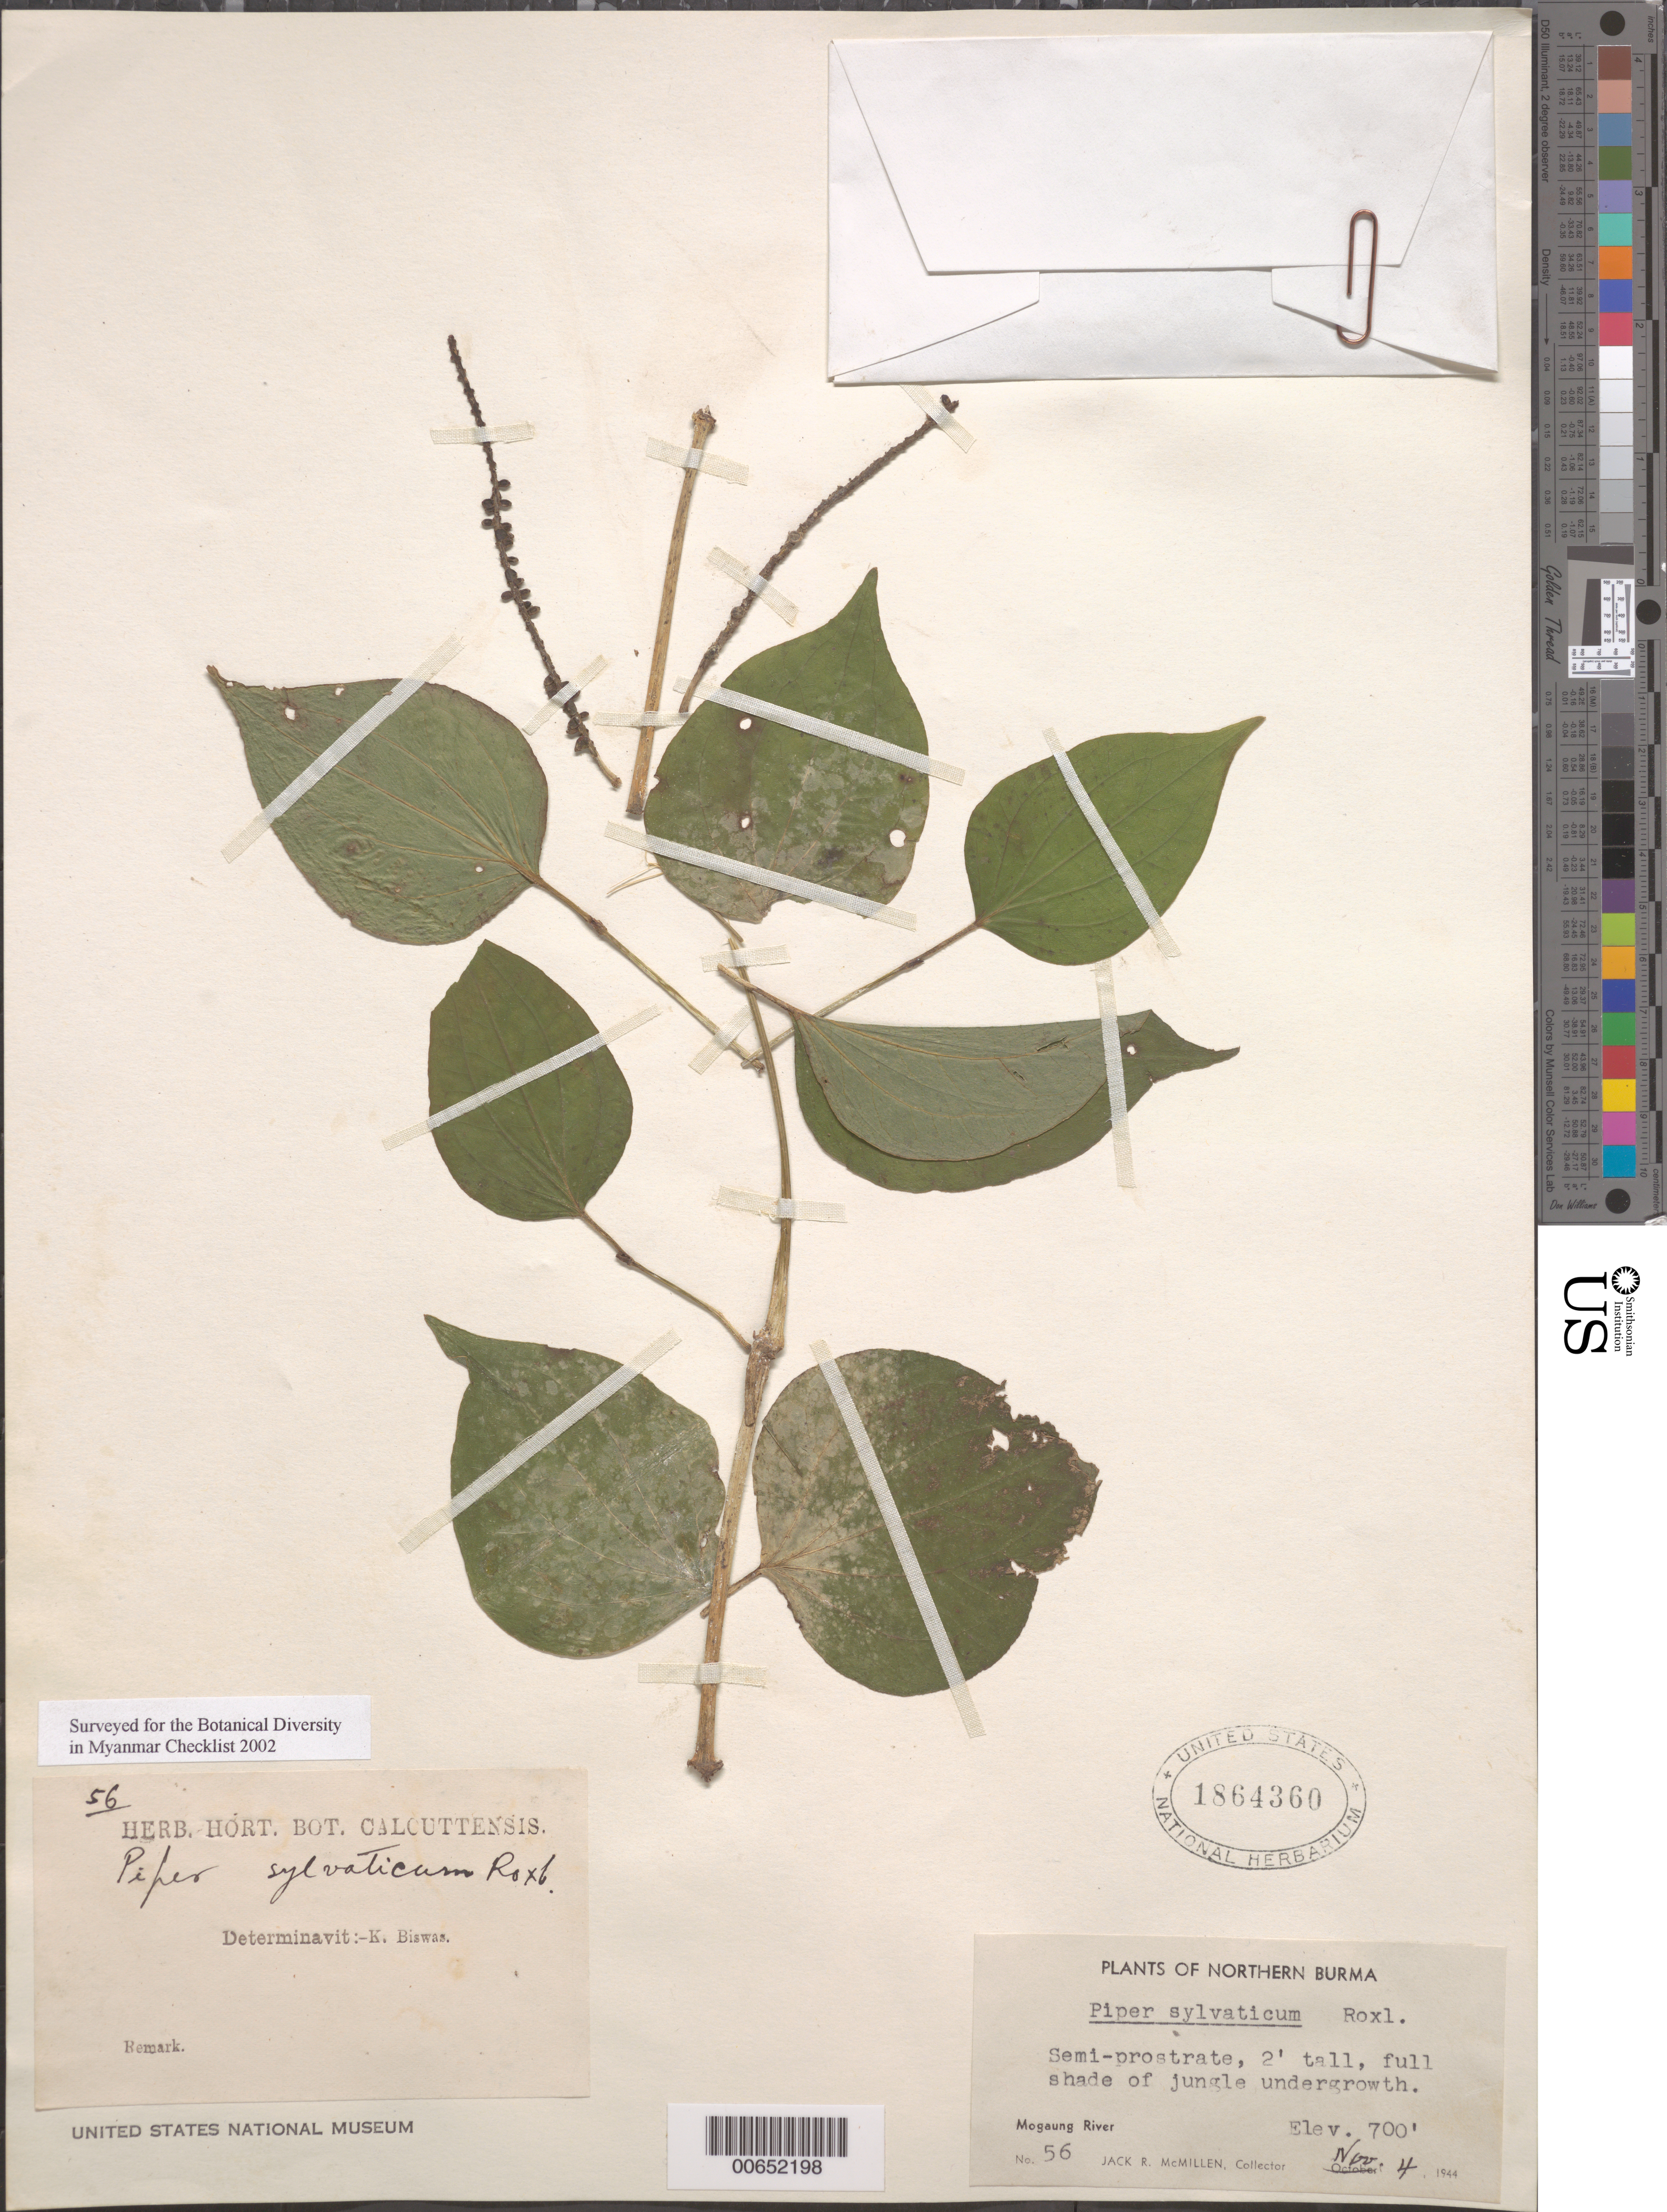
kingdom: Plantae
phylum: Tracheophyta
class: Magnoliopsida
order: Piperales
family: Piperaceae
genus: Piper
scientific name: Piper sylvaticum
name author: Roxb.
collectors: J. McMillen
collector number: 56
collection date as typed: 04 Nov 1944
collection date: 1944-11-04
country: Myanmar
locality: Mogaung River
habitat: Full shade of jungle undergrowth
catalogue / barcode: US 1864360